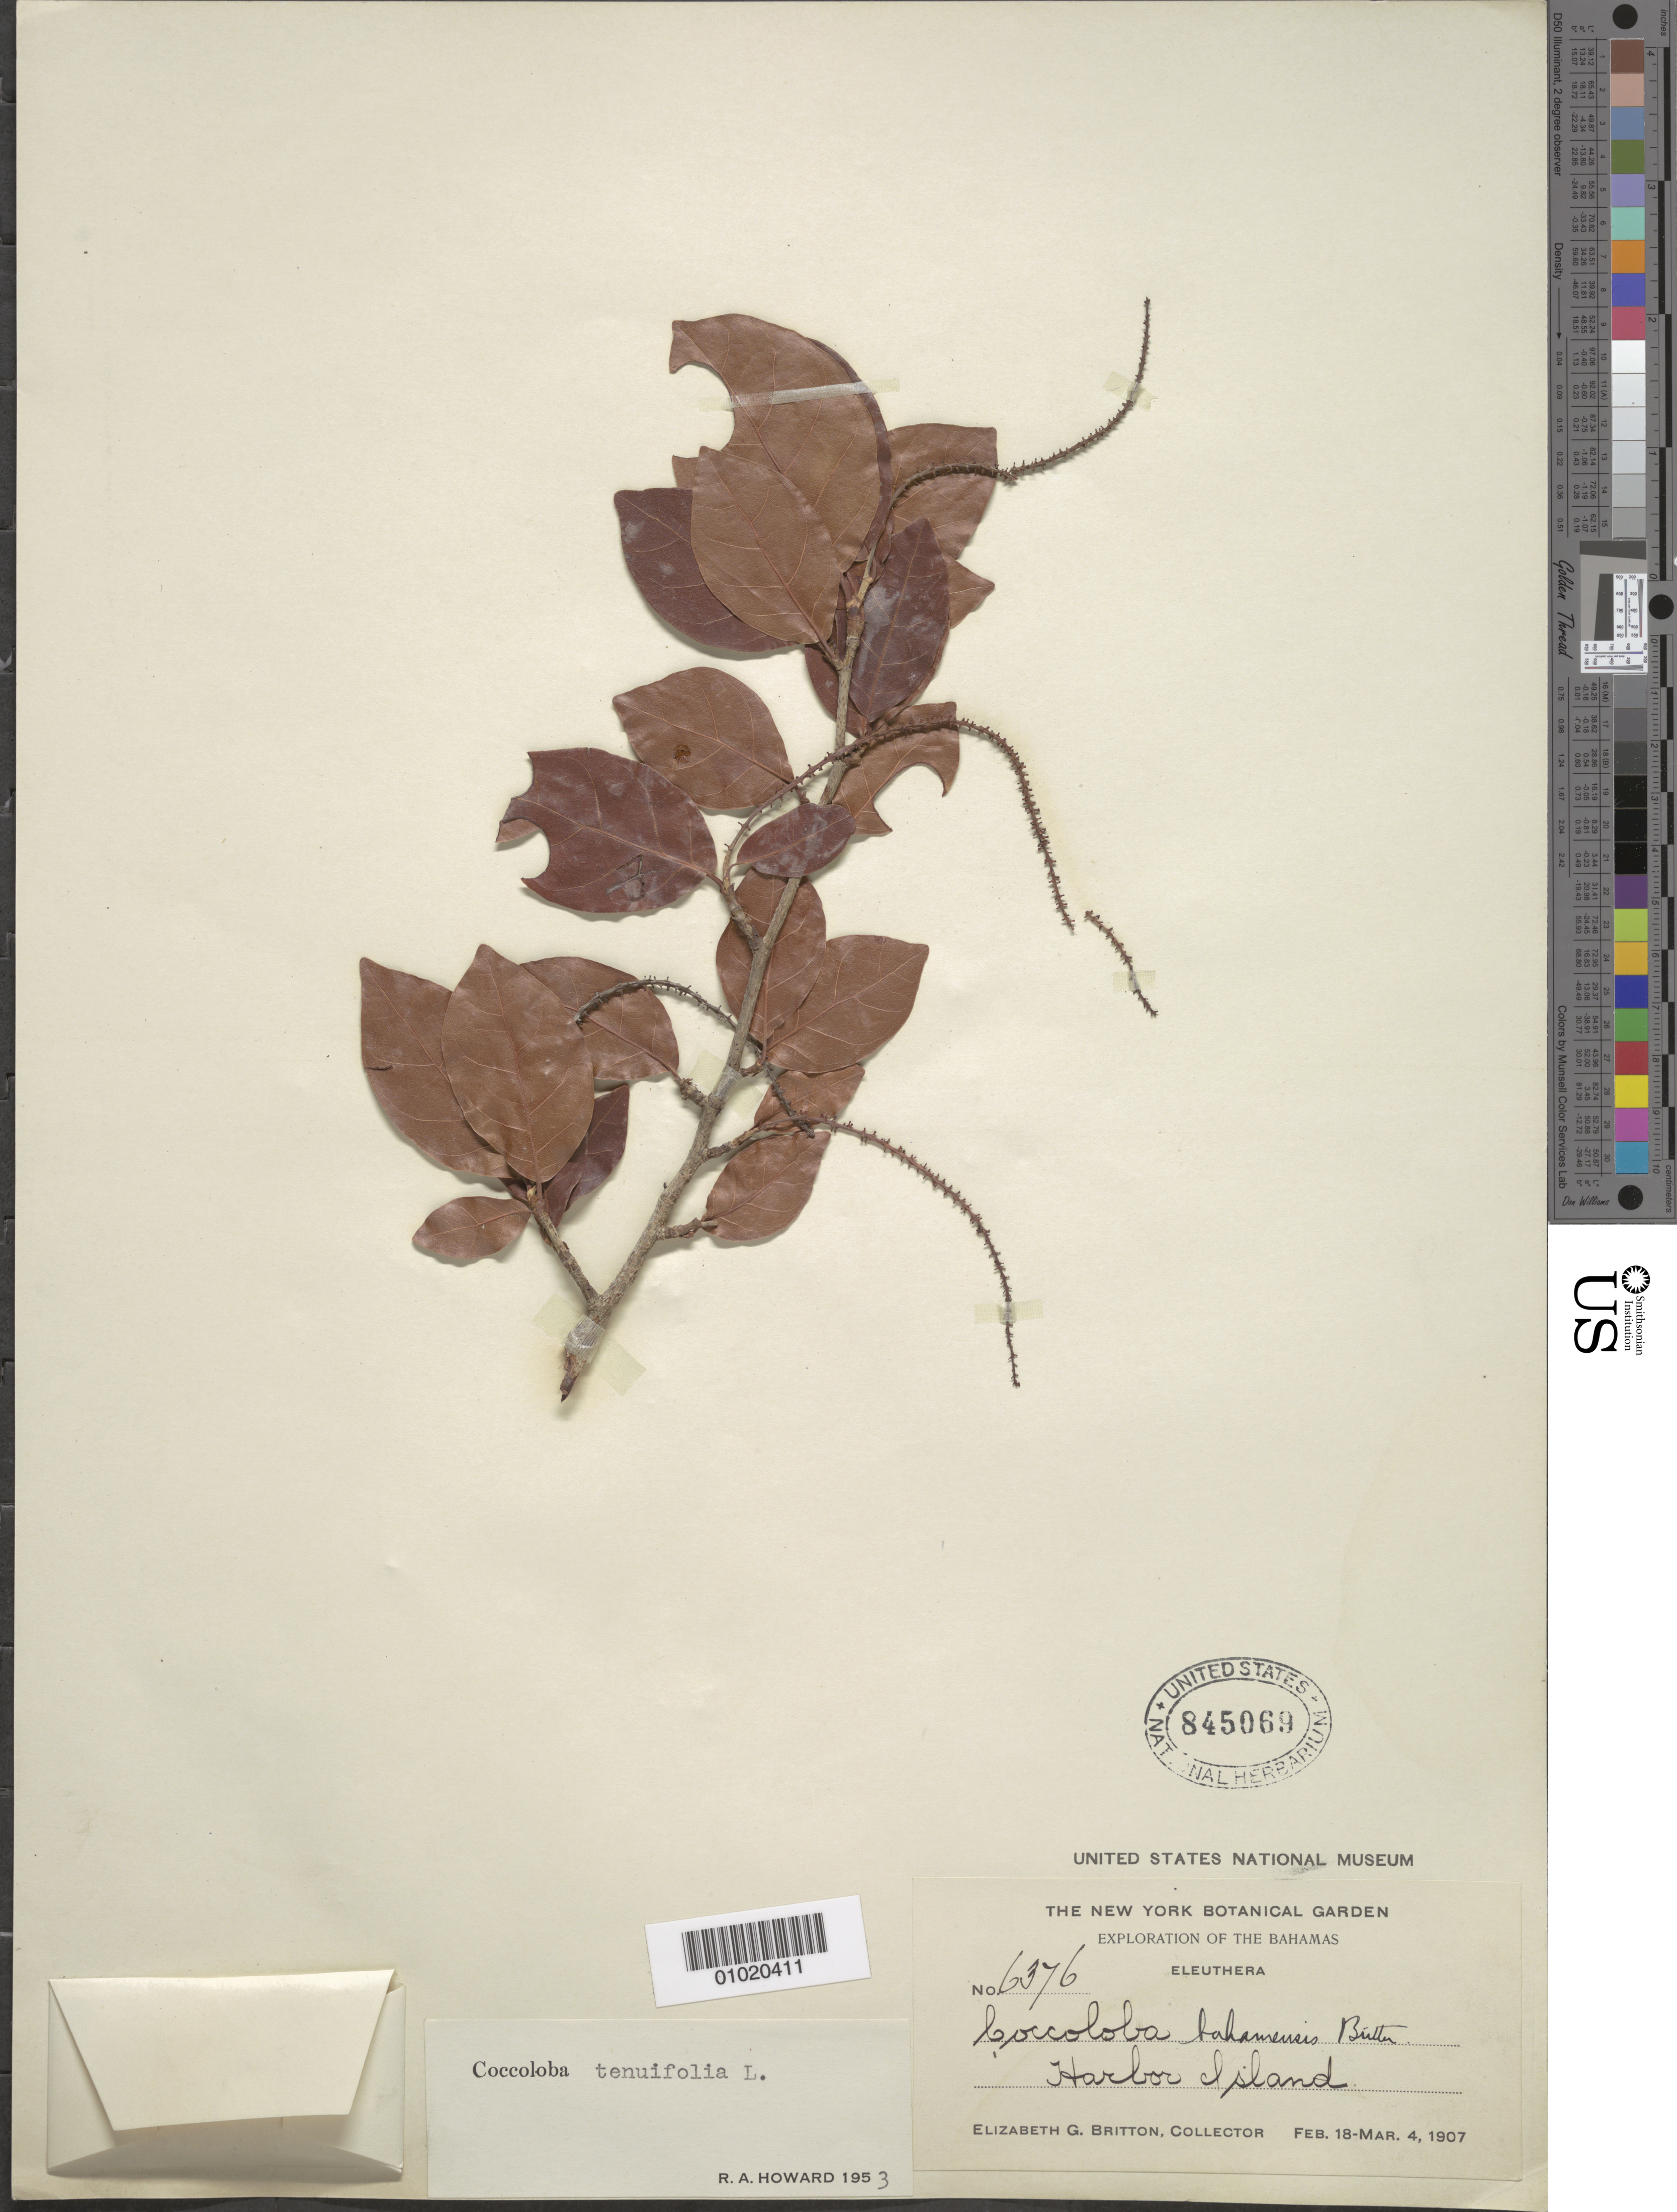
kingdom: Plantae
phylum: Tracheophyta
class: Magnoliopsida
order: Caryophyllales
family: Polygonaceae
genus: Coccoloba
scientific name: Coccoloba tenuifolia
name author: L.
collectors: E. G. Britton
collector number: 6376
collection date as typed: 18 Feb 1907 to 04 Mar 1907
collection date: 1907-02-18/1907-03-04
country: Bahamas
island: Eleuthera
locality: Harbor Island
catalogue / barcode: US 845069